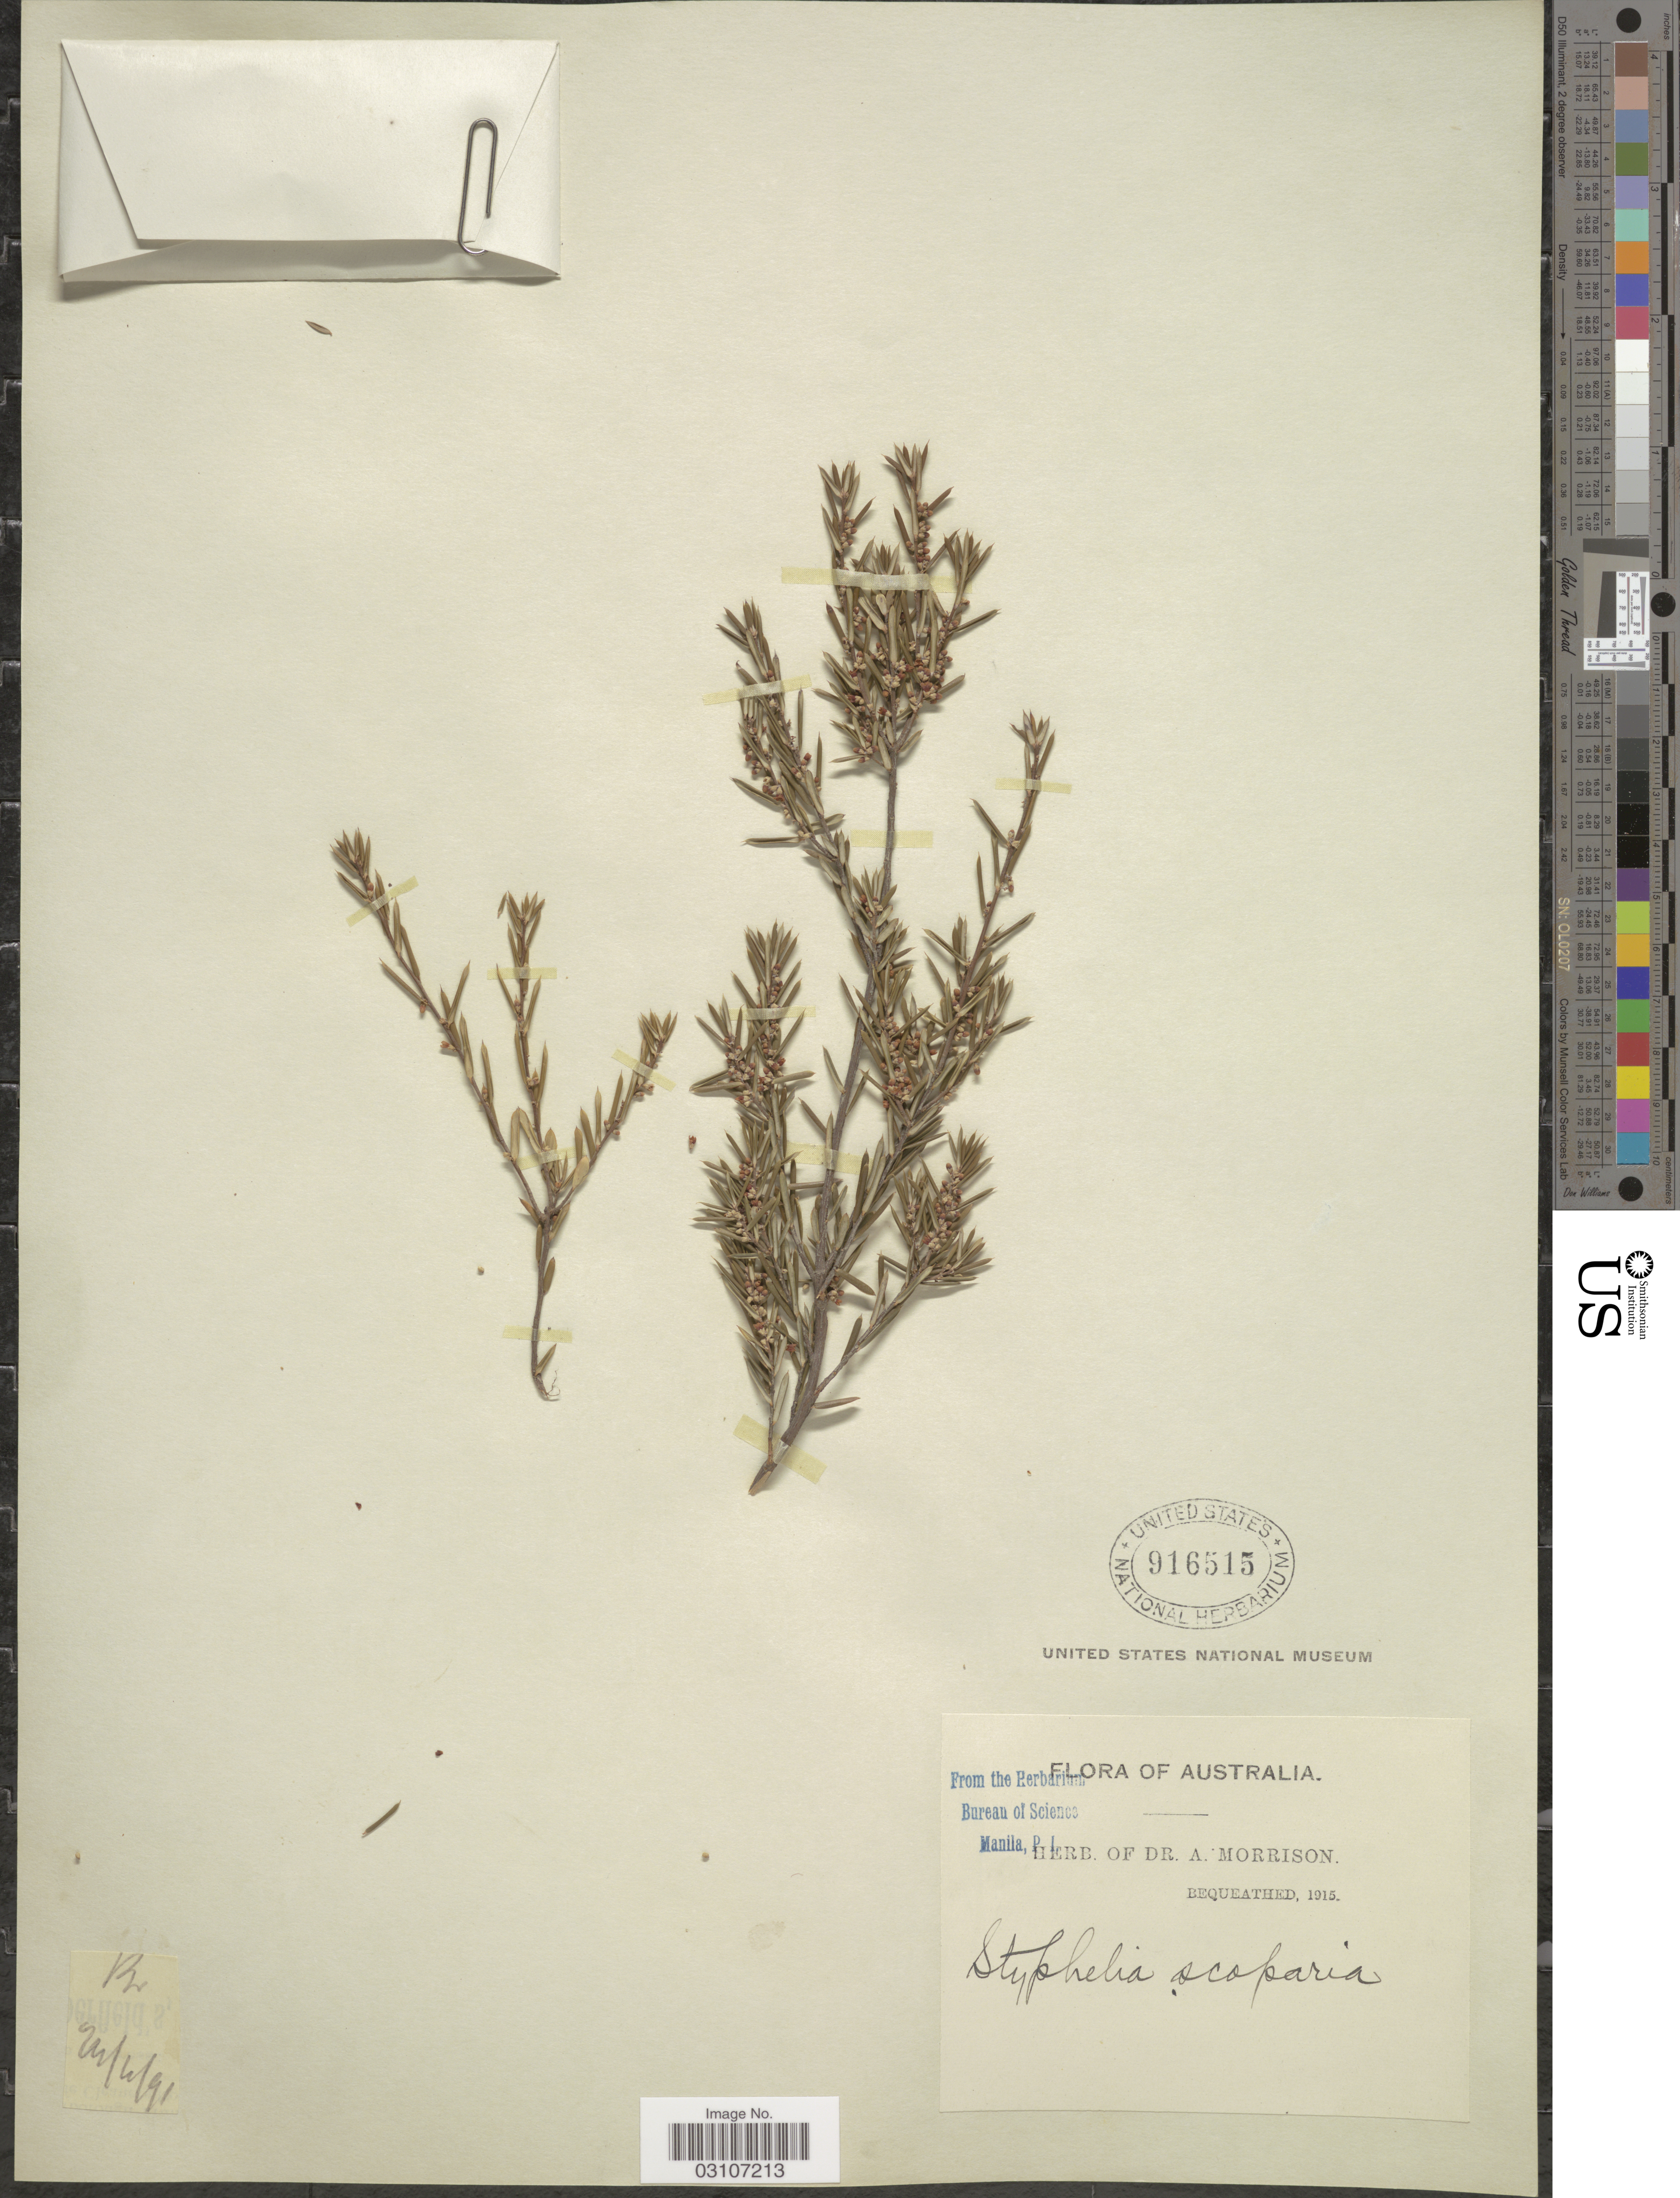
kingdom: Plantae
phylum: Tracheophyta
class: Magnoliopsida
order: Ericales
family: Ericaceae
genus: Monotoca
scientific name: Monotoca scoparia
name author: (Sm.) R. Br.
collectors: ex herb. Dr. A. Morrison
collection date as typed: Transcribed d/m/y: 24/4/91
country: Australia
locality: B.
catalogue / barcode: US 916515